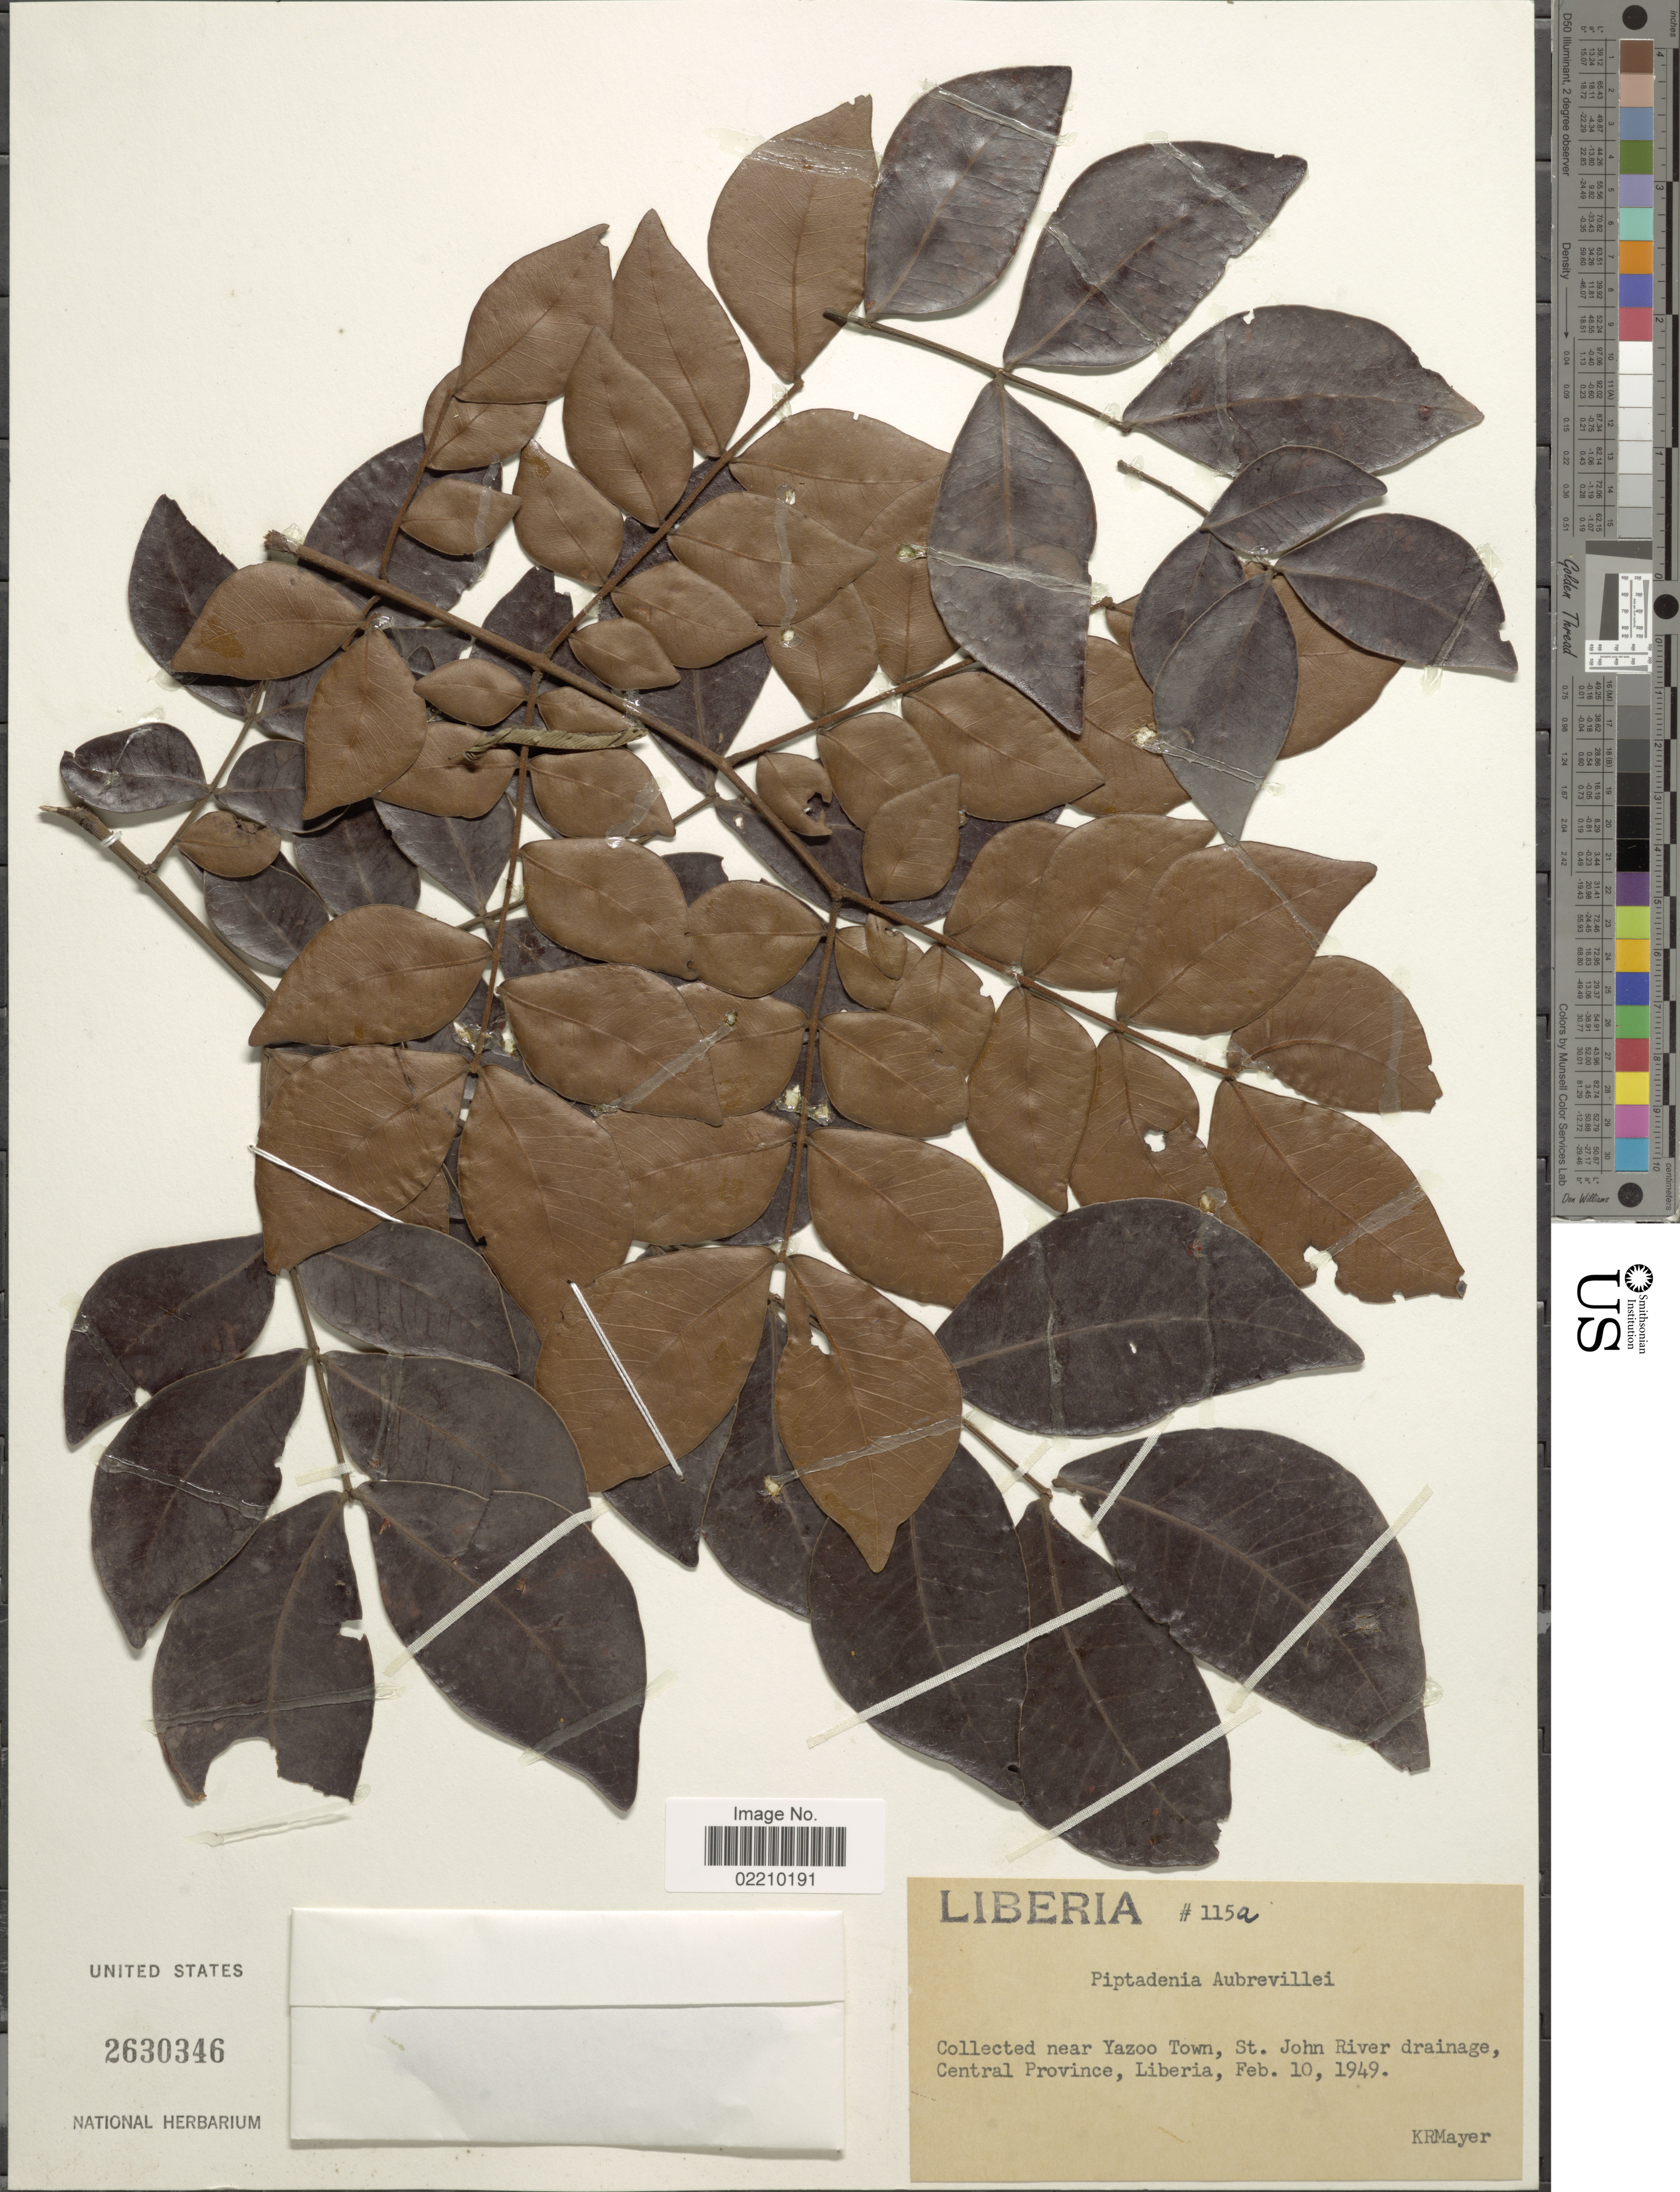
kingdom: Plantae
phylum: Tracheophyta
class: Magnoliopsida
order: Fabales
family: Fabaceae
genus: Newtonia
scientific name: Newtonia aubrevillei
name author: (Pellegr.) Keay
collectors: K. R. Mayer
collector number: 115a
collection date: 1949-02-10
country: Liberia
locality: Near Yazoo Town, St. John River drainage, Central Province, Liberia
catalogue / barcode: US 2630346